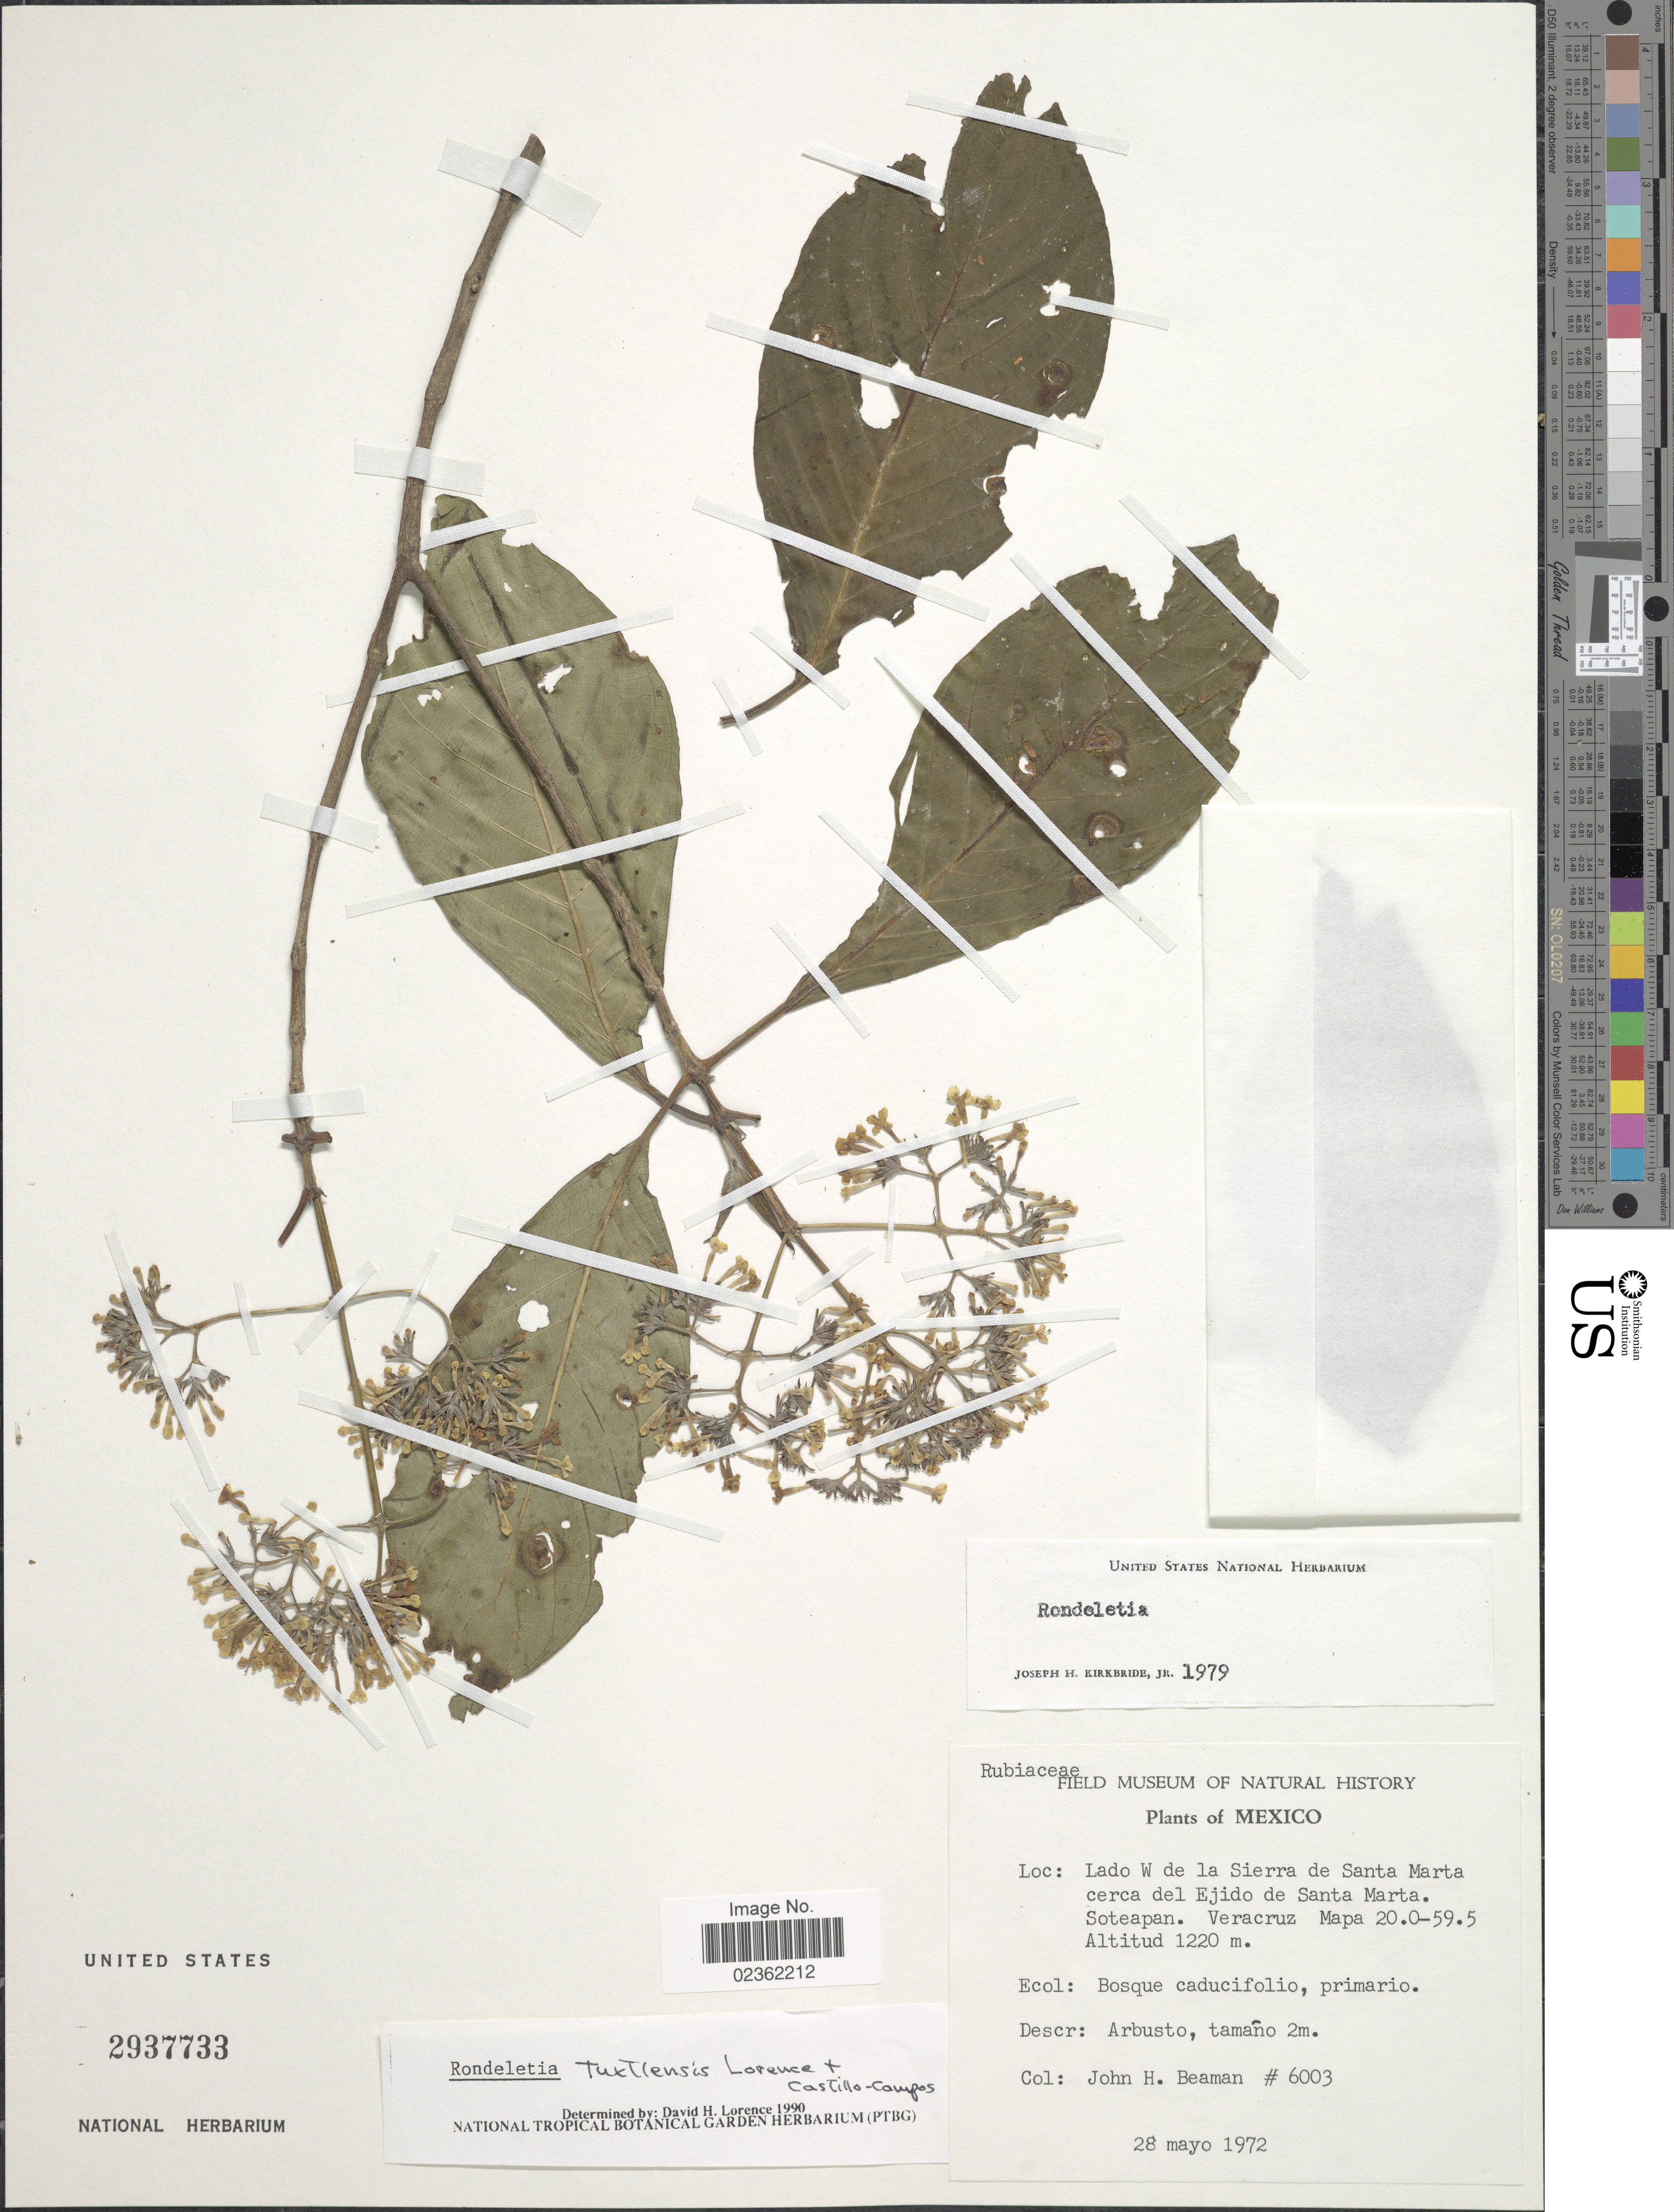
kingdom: Plantae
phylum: Tracheophyta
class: Magnoliopsida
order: Gentianales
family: Rubiaceae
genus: Rondeletia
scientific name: Rondeletia tuxtlensis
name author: Lorence & Cast.-Campos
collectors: J. H. Beaman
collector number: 6003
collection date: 1972-05-28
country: Mexico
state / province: Veracruz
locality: Lado W de la Sierra de Santa Marta cerca del Ejido de Santa Marta, Socoteapan, Veracruz Mapa 20.0-59.5.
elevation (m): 1220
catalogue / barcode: US 2937733